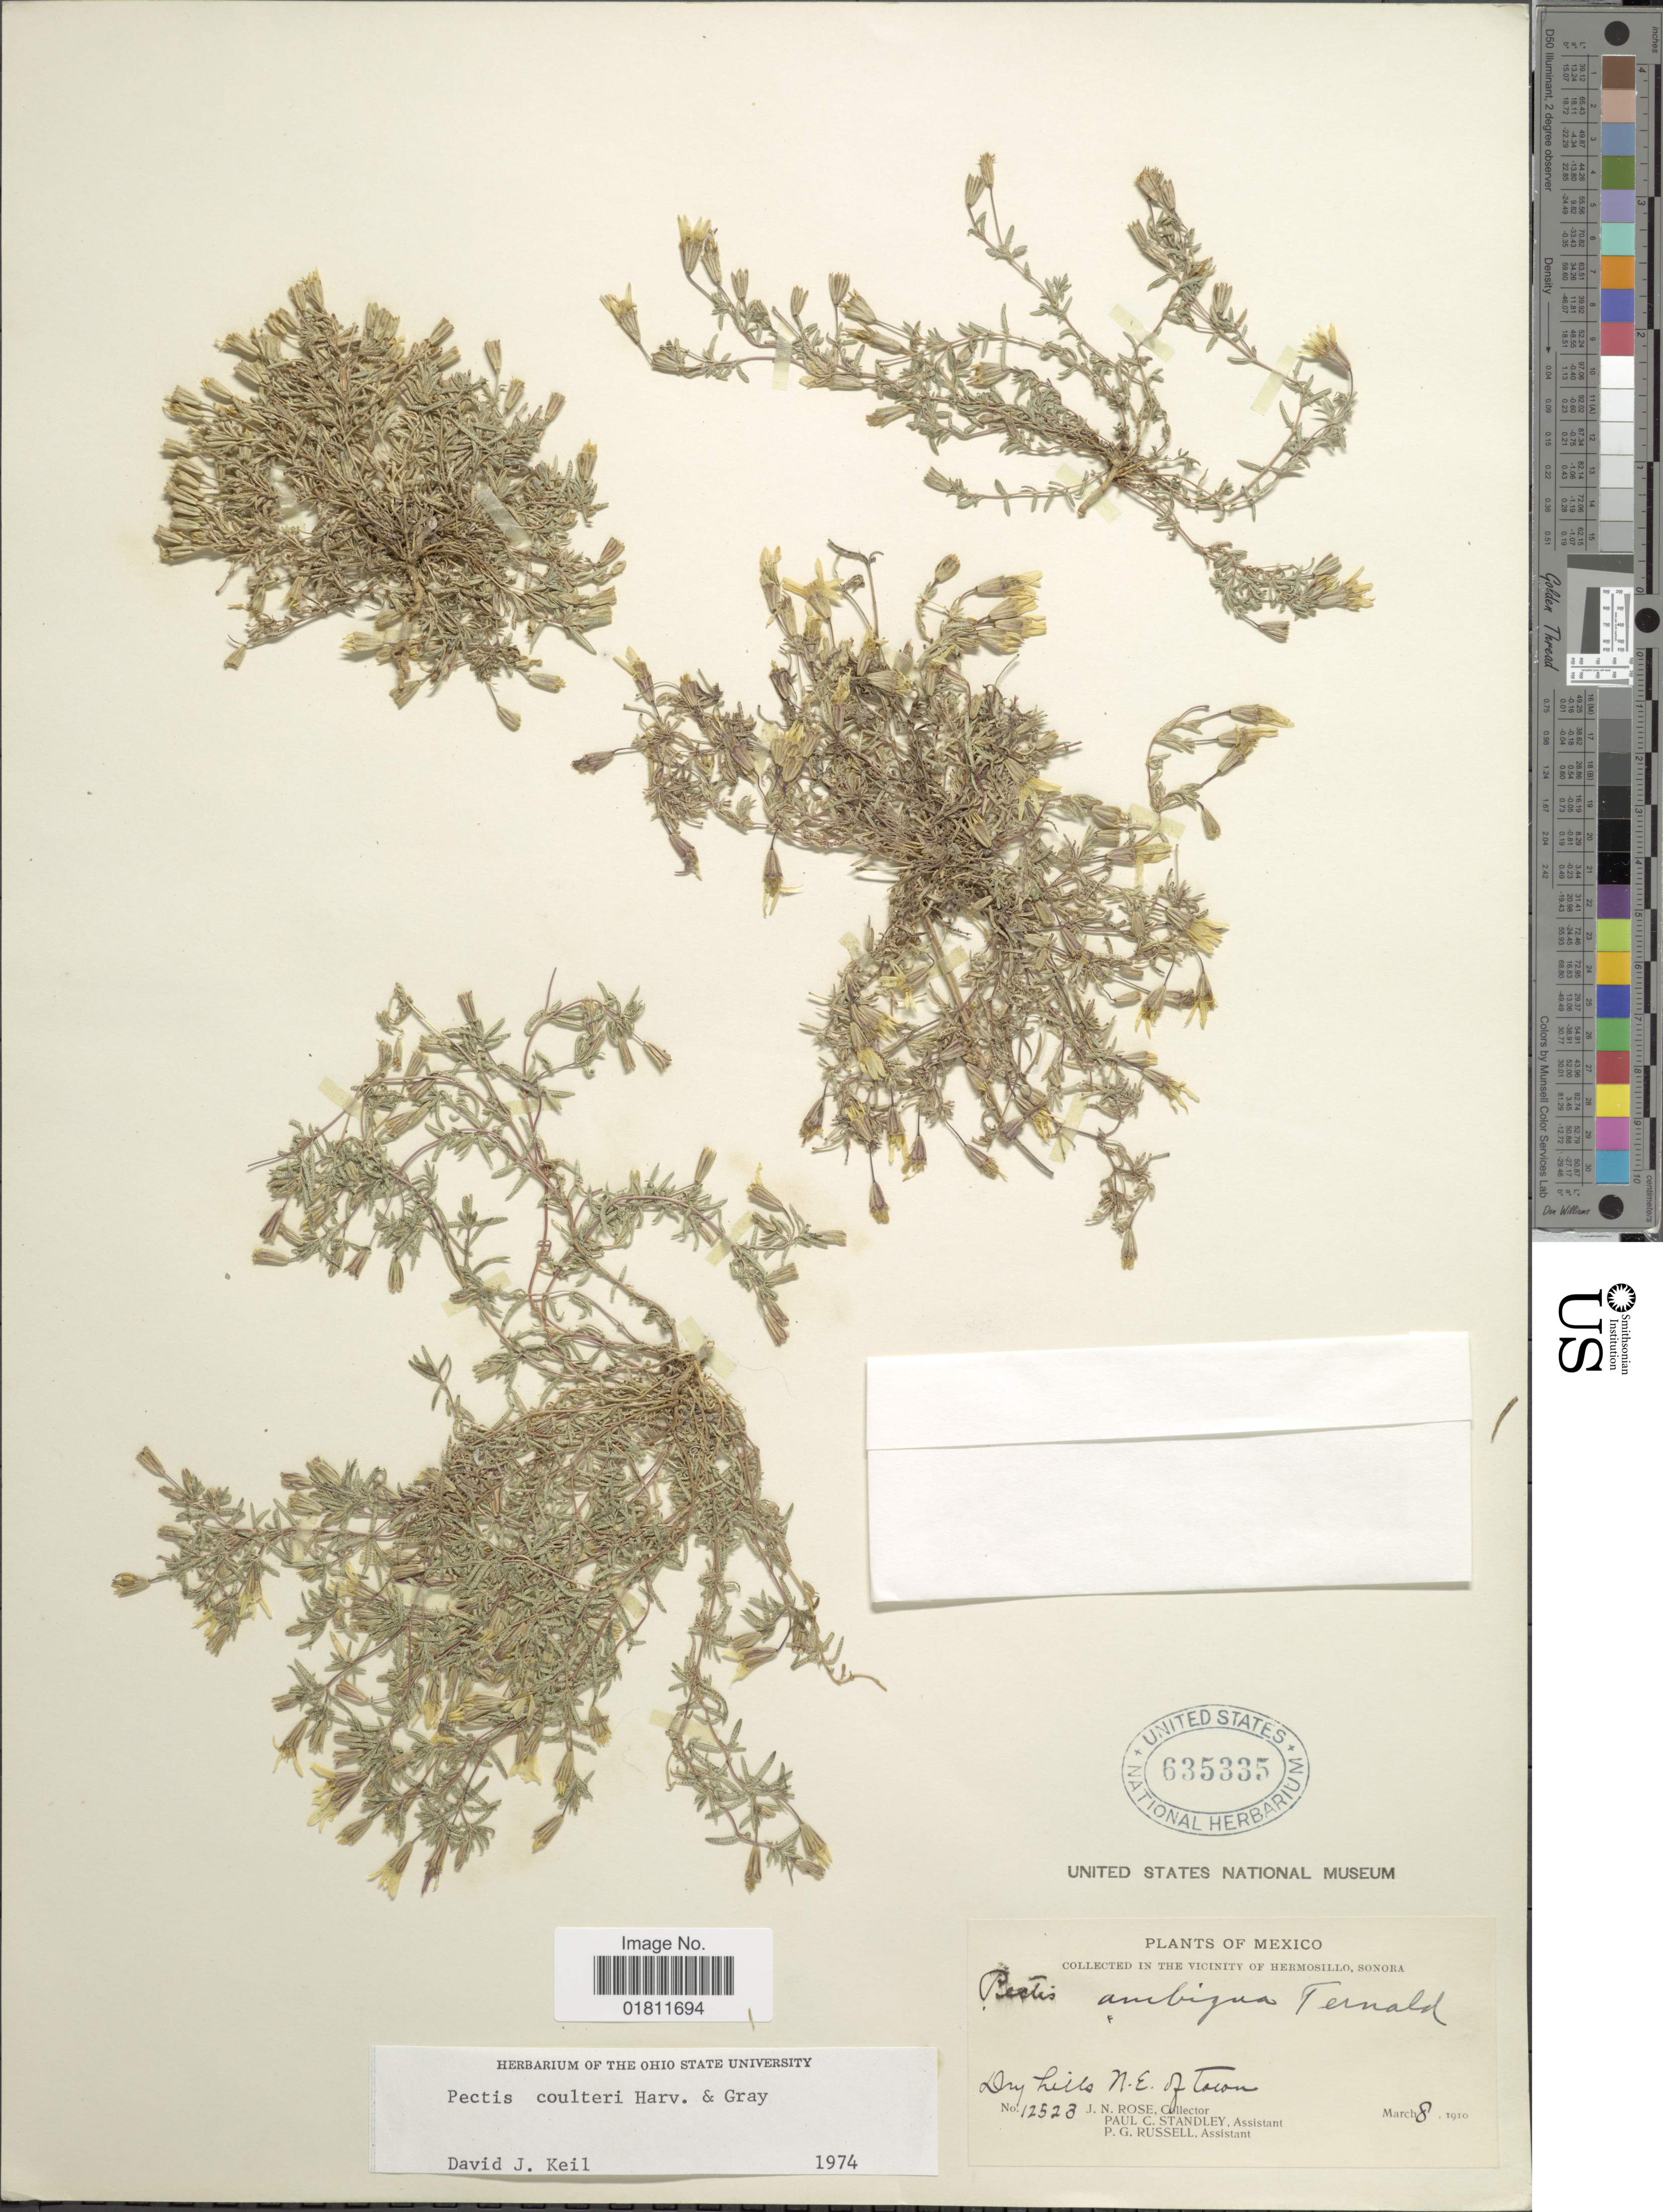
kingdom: Plantae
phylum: Tracheophyta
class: Magnoliopsida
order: Asterales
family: Asteraceae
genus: Pectis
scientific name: Pectis coulteri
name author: Harv. & A. Gray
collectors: J. N. Rose, P. C. Standley & P. G. Russell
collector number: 12523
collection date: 1910-03-08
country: Mexico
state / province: Sonora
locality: The Vicinity of Hermosillo, Sonora. Dry hills, N.E. of Town.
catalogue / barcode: US 635335